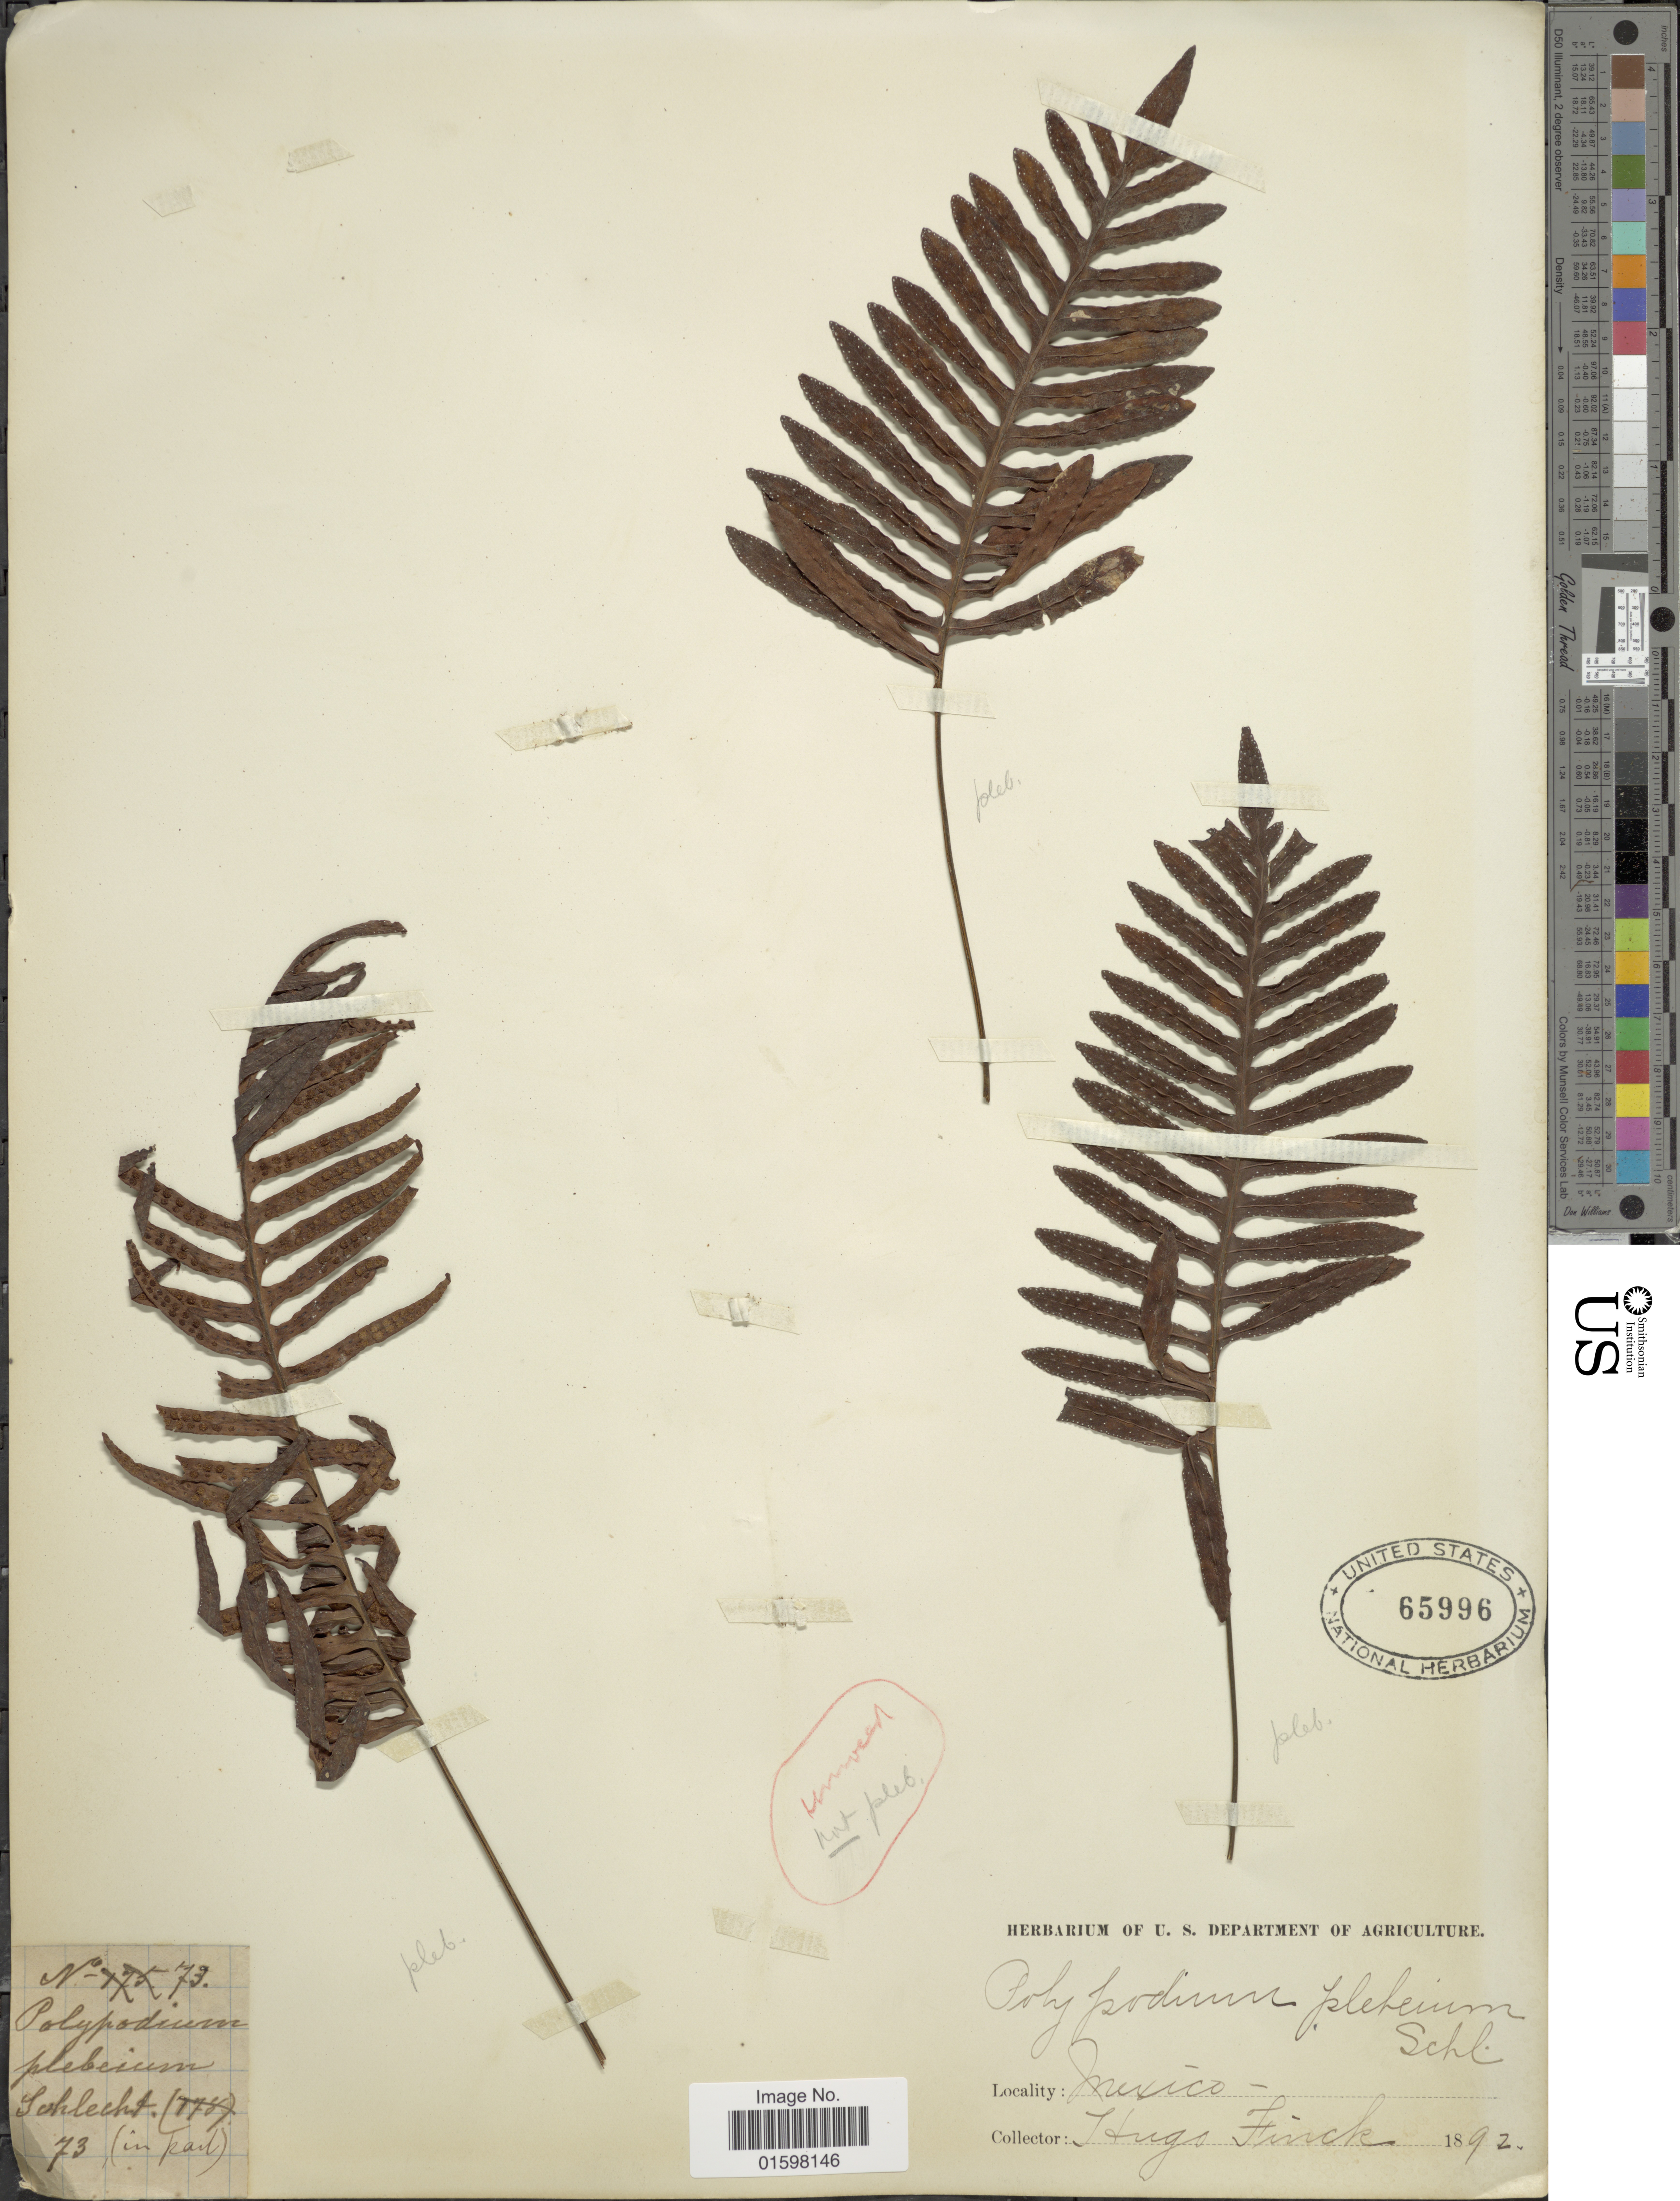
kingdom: Plantae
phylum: Tracheophyta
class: Polypodiopsida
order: Polypodiales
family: Polypodiaceae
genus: Pleopeltis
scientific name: Pleopeltis plebeia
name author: (Schltdl. ex Cham.) A.R. Sm. & Tejero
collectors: H. Finck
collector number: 73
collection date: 1893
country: Mexico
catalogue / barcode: US 65996